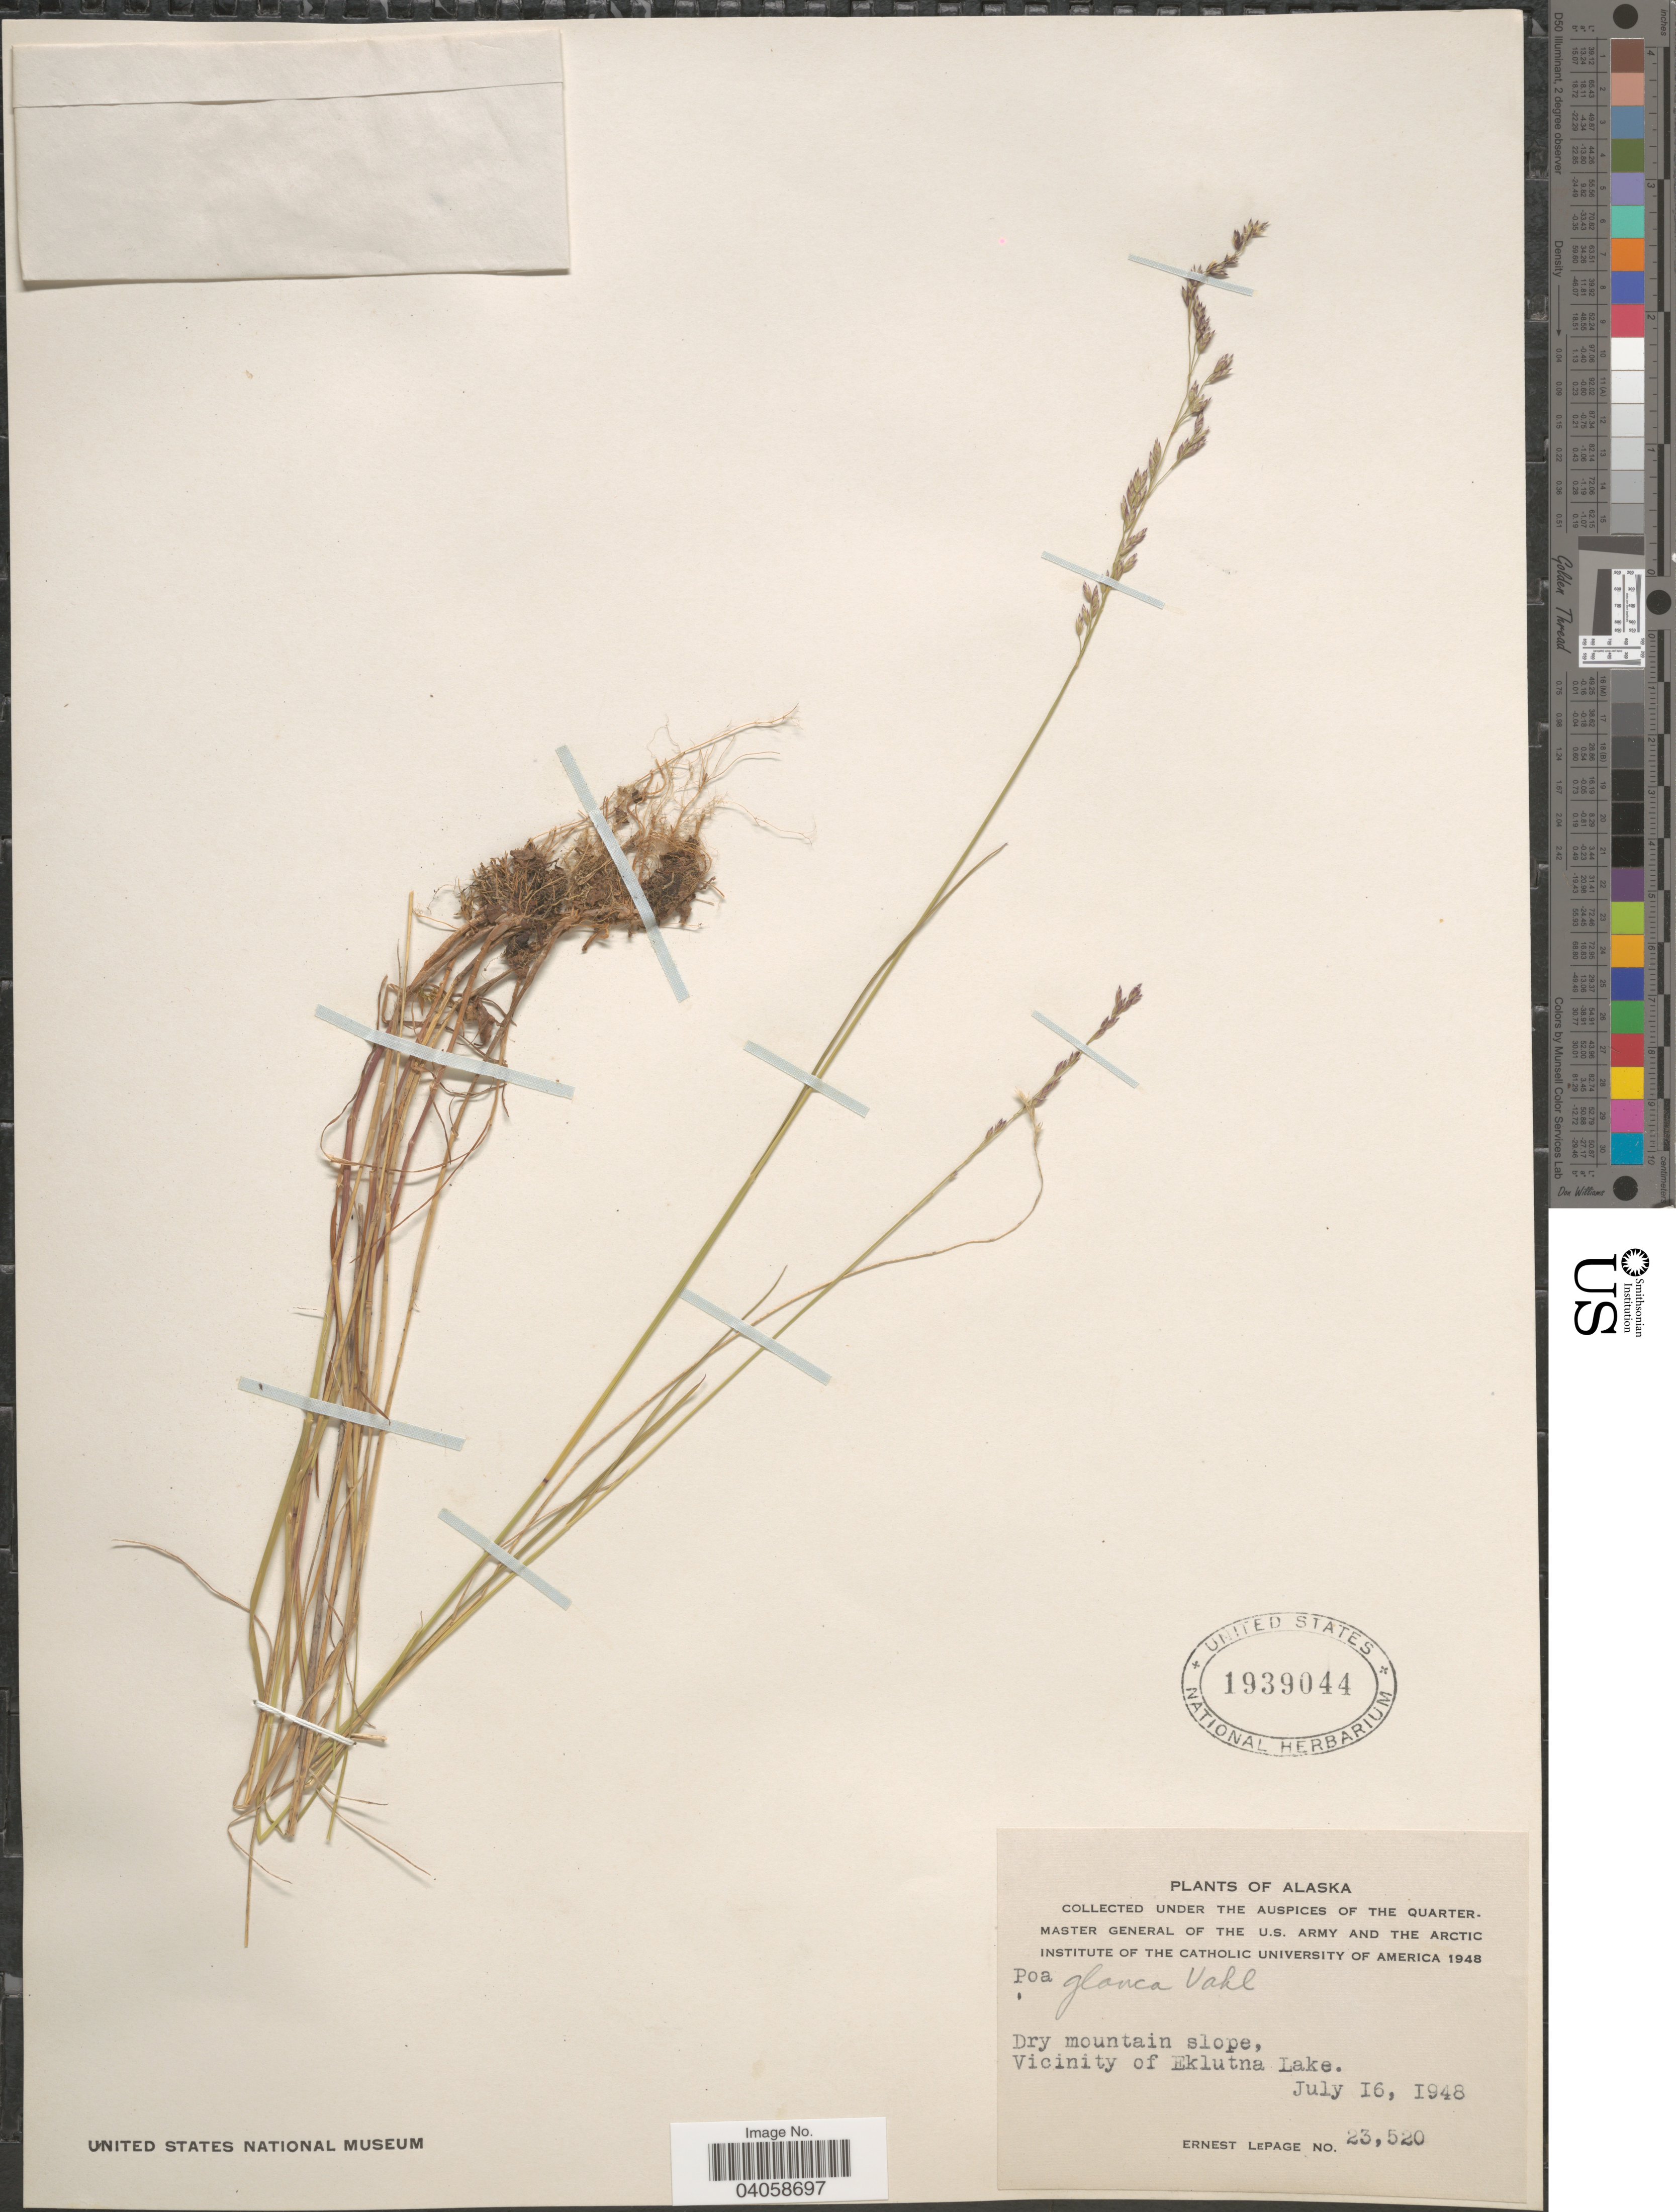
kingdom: Plantae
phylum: Tracheophyta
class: Liliopsida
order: Poales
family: Poaceae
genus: Poa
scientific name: Poa glauca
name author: Vahl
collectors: E. Lepage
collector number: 23520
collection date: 1948-07-16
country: United States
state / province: Alaska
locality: Vicinity of Eklutna Lake.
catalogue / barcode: US 1939044